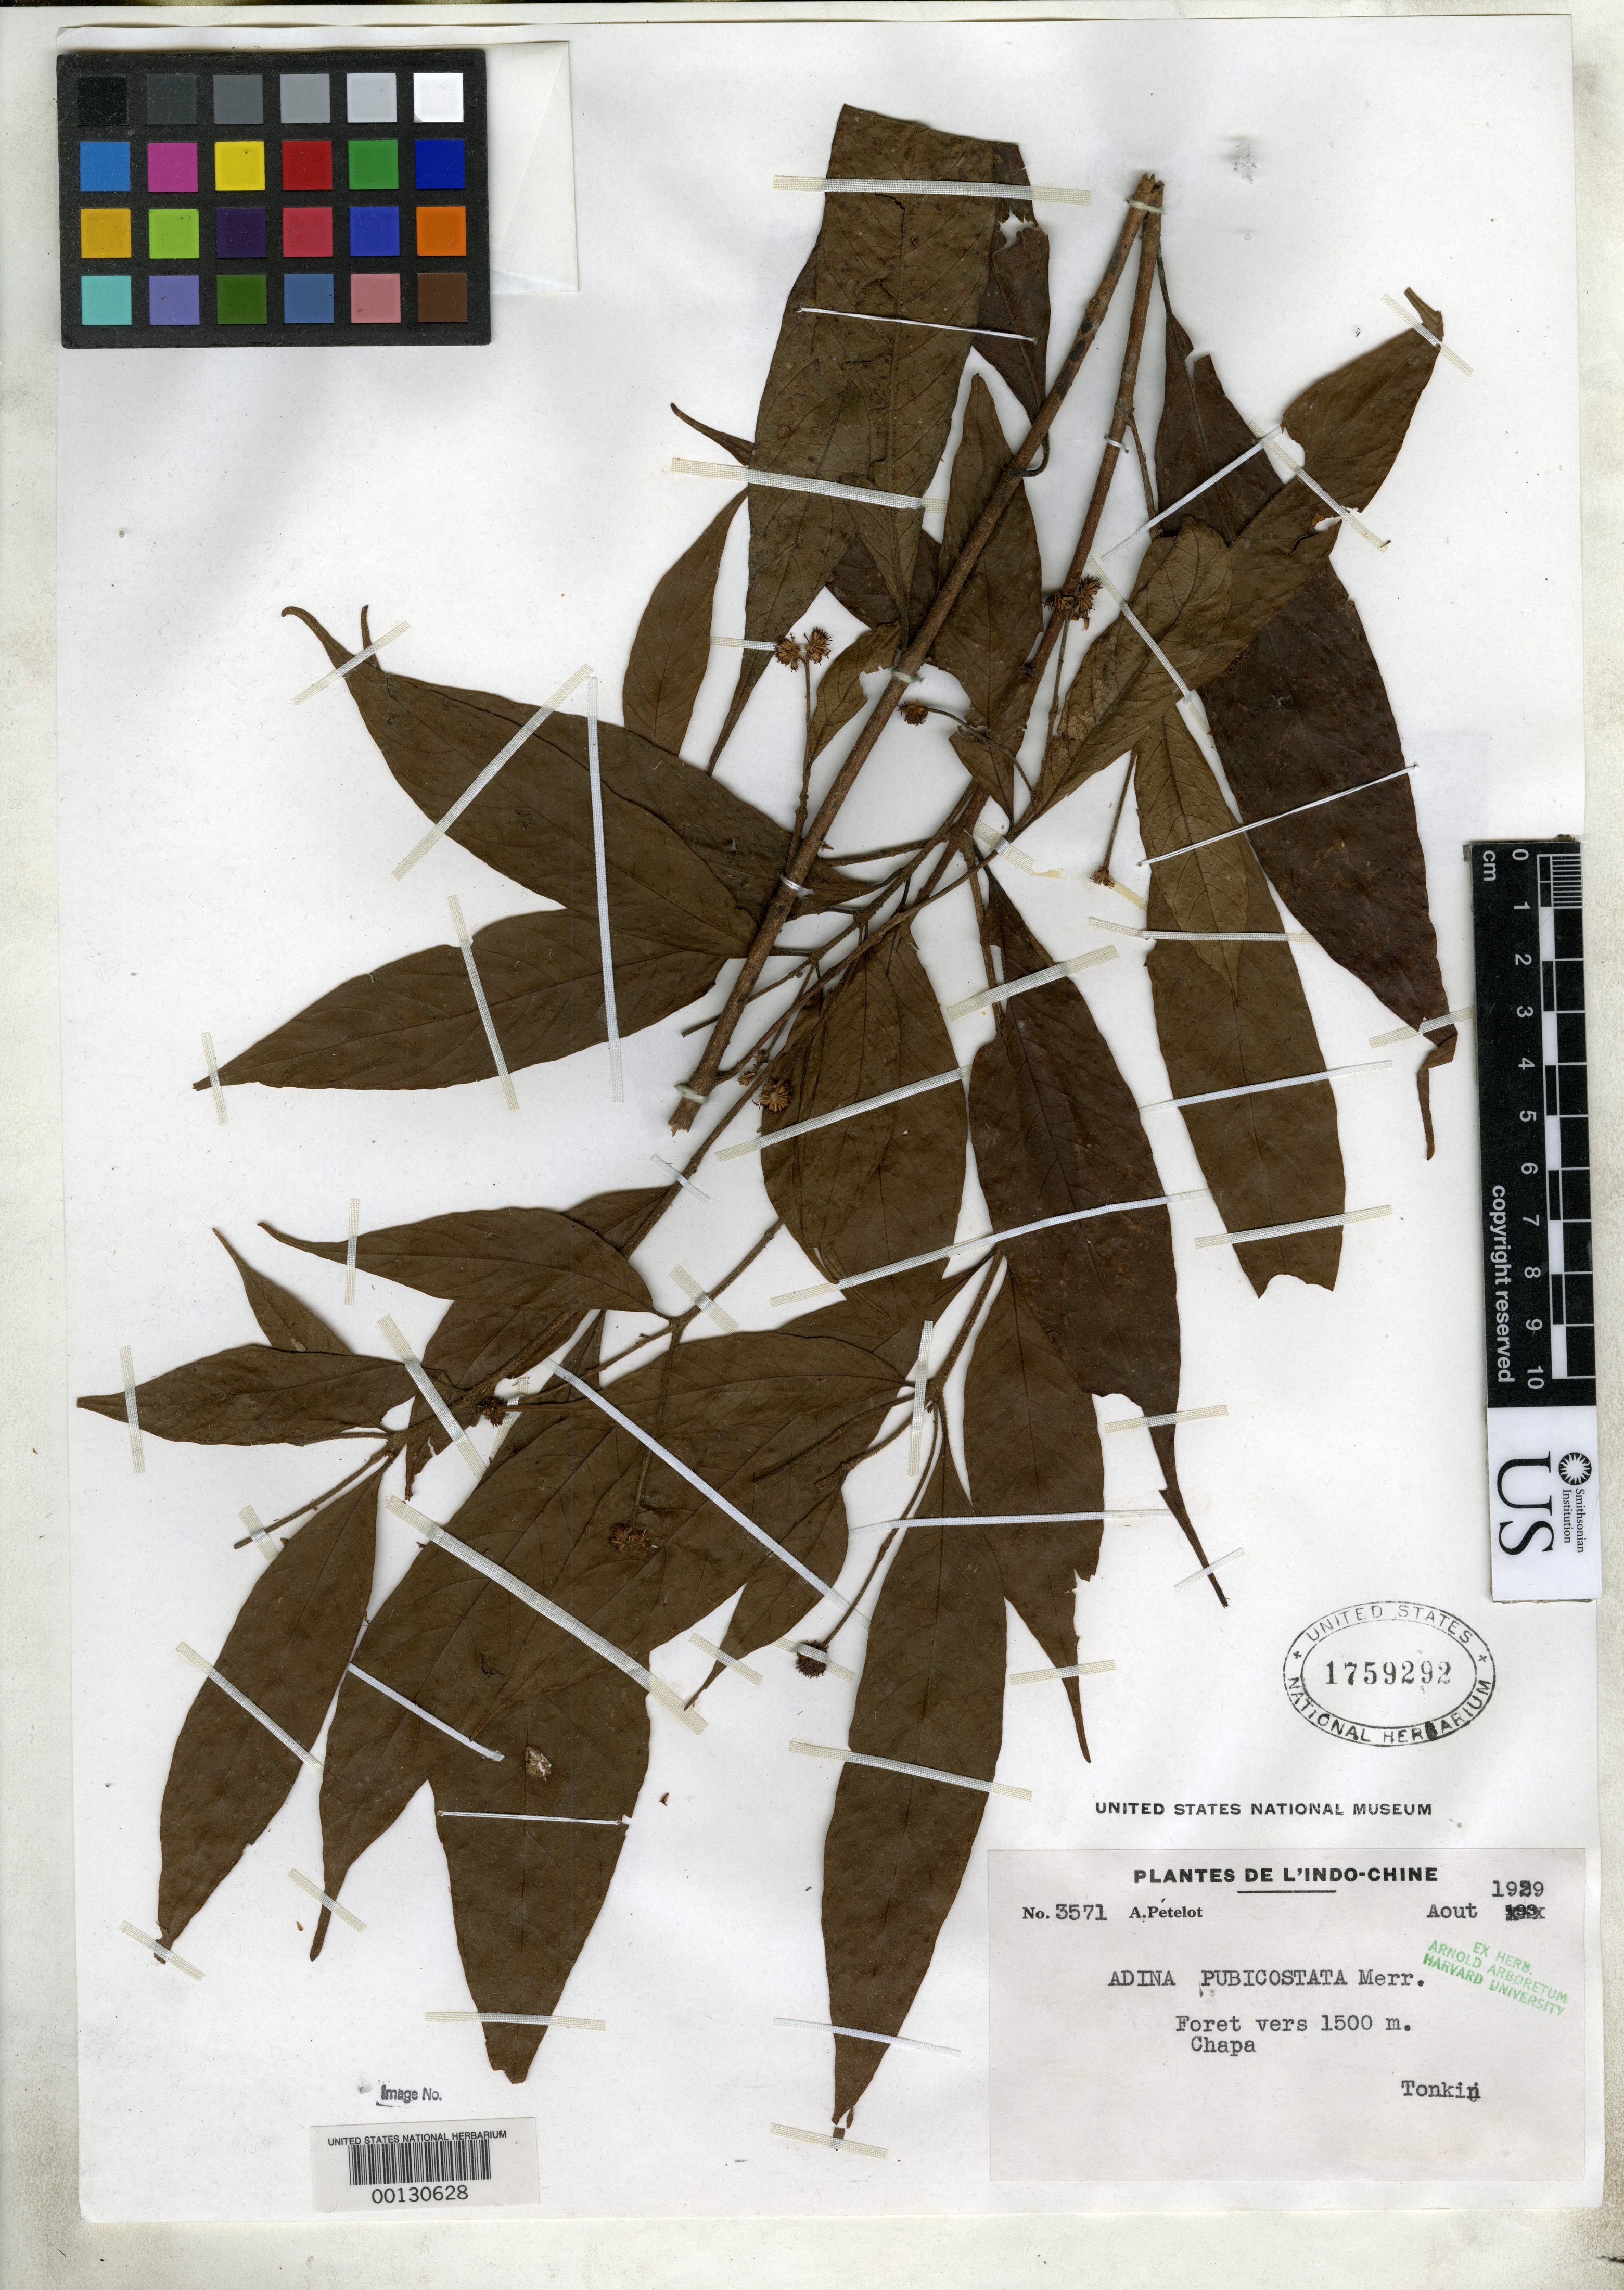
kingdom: Plantae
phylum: Tracheophyta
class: Magnoliopsida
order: Gentianales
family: Rubiaceae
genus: Adina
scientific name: Adina pubicostata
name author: Merr.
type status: Isotype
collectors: P. A. Pételot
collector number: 3571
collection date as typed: Aug 1929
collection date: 1929-08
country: Vietnam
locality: Chapa.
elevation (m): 1500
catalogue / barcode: US 1759292